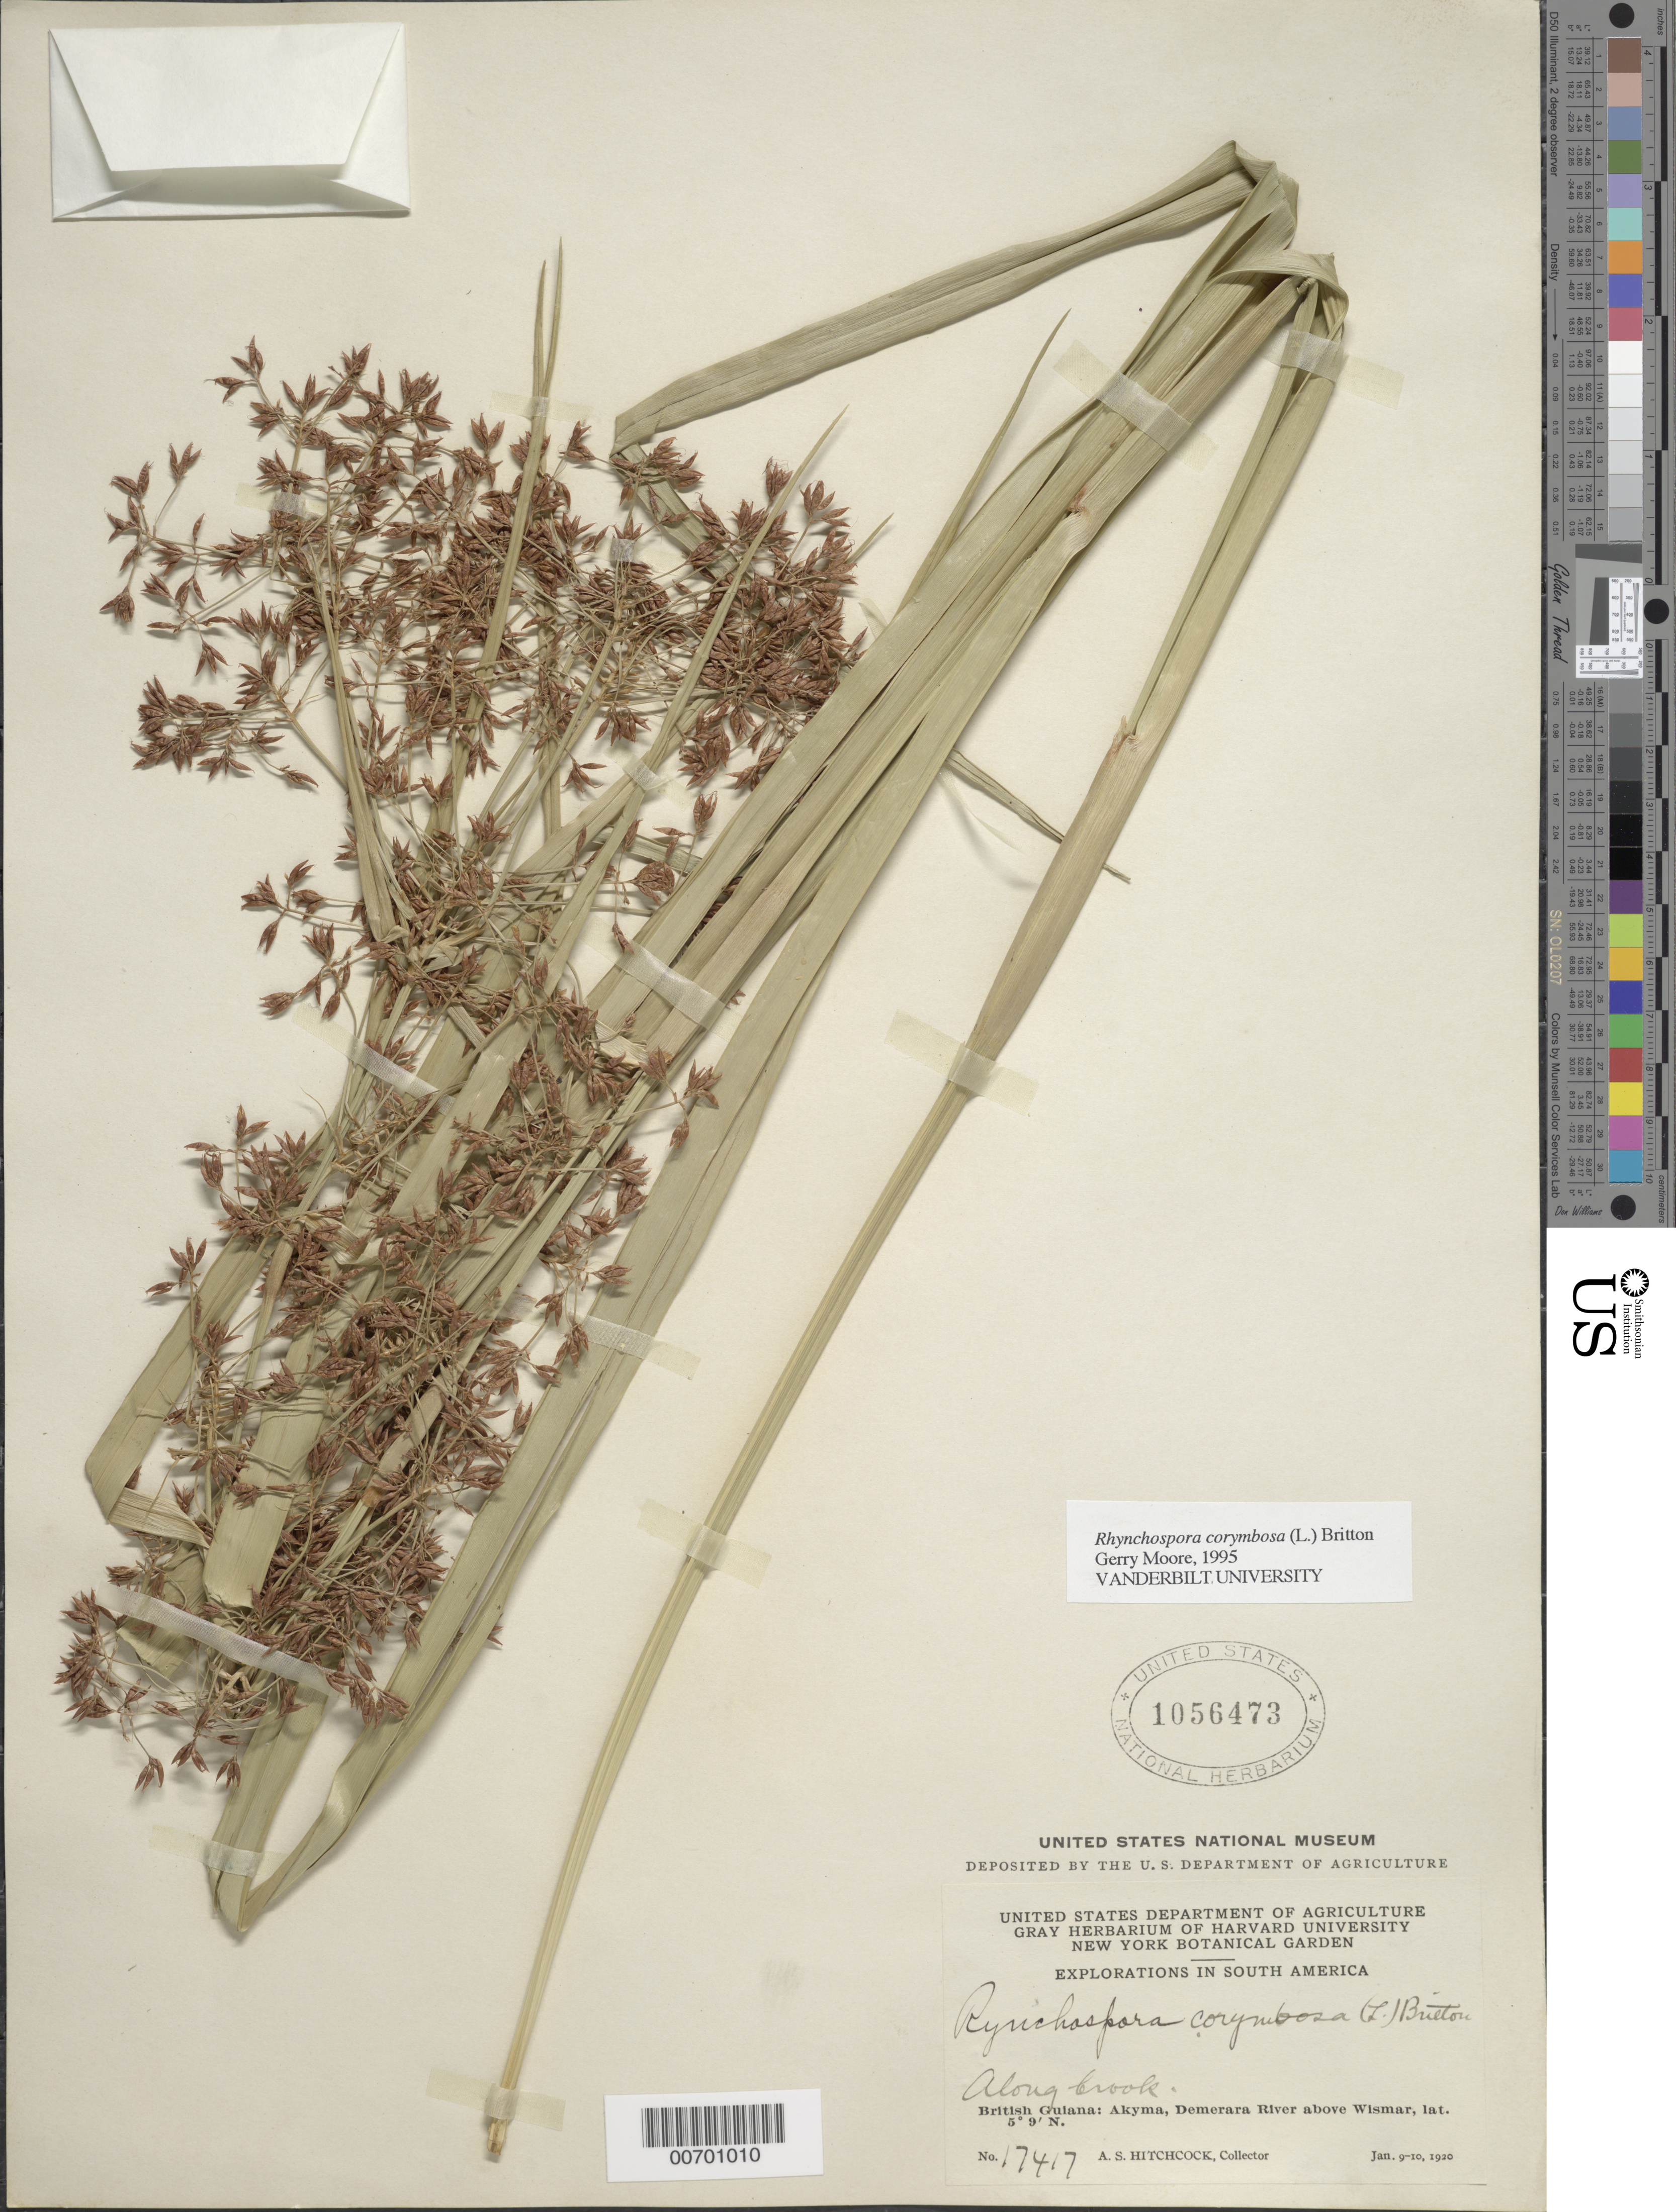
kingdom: Plantae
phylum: Tracheophyta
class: Liliopsida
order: Poales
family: Cyperaceae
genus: Rhynchospora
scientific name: Rhynchospora corymbosa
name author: (L.) Britton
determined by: Moore, Gerry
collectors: A. S. Hitchcock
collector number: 17417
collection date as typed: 9-Jan-20 to 10-Jan-20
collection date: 1920-01-09/1920-01-10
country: Guyana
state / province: U. Demerara-Berbice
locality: Akyma, Demerara River above Wismar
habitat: Along brook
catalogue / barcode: US 1056473